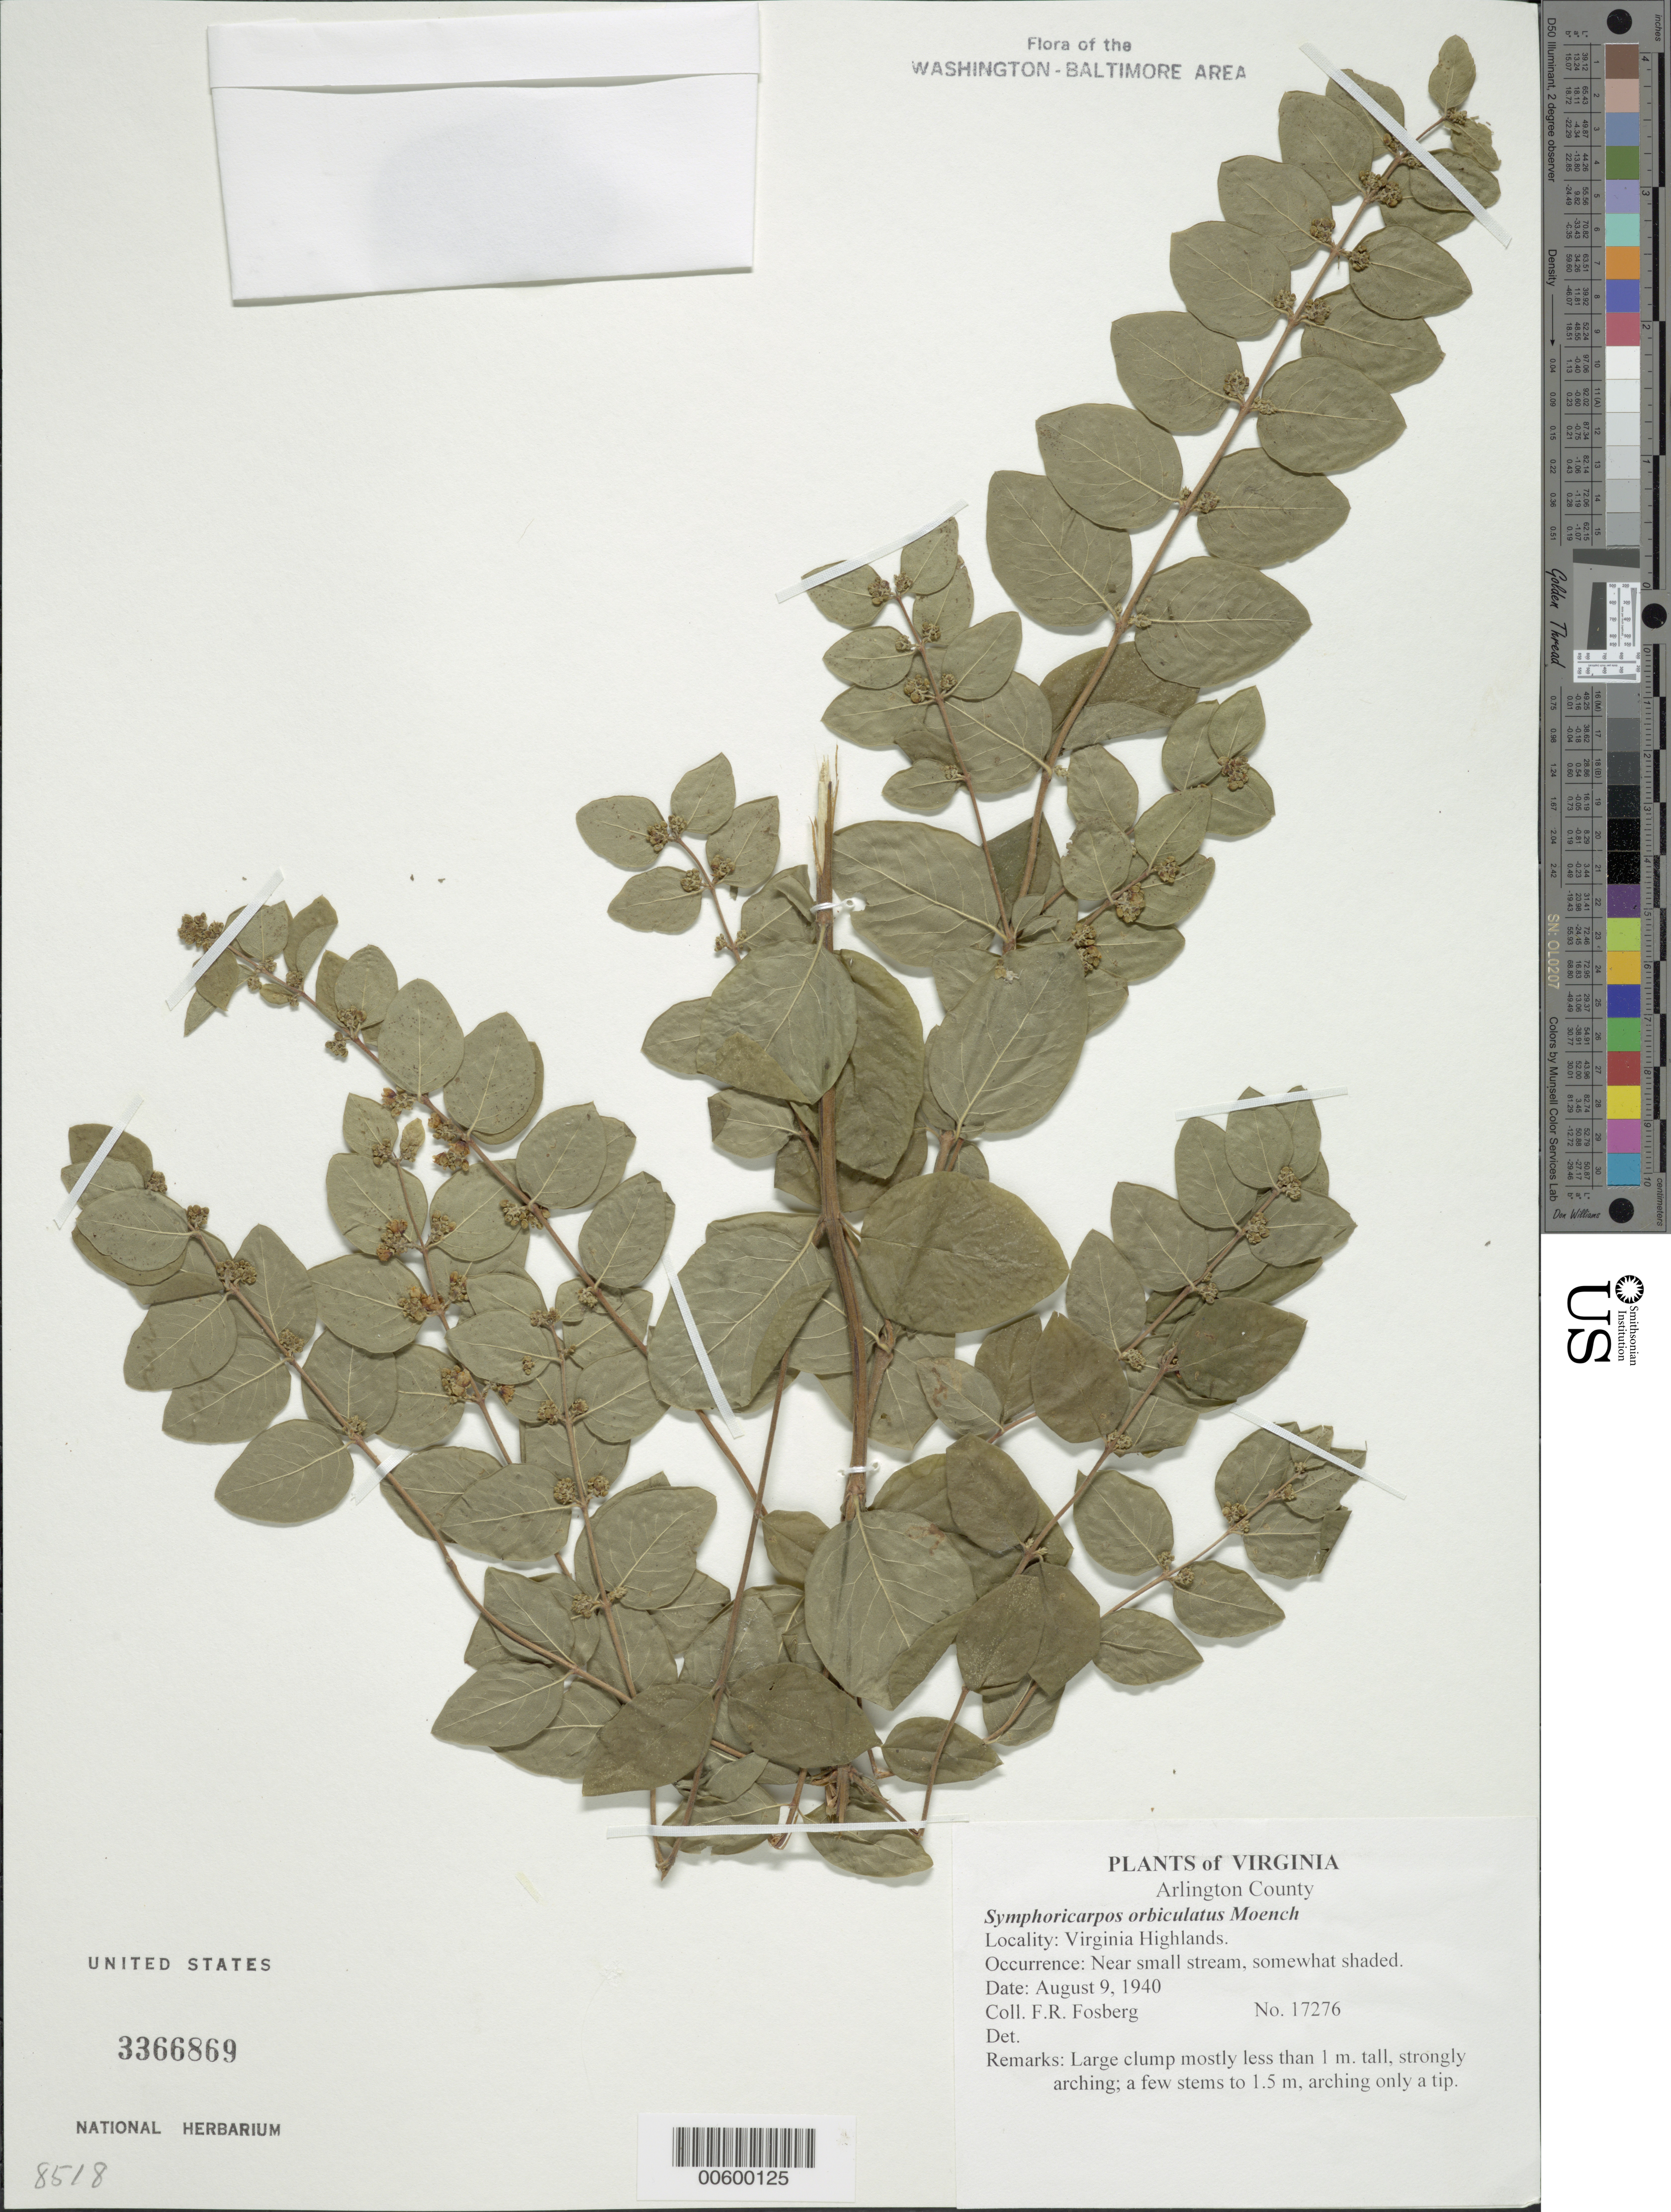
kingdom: Plantae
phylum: Tracheophyta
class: Magnoliopsida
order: Dipsacales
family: Caprifoliaceae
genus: Symphoricarpos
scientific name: Symphoricarpos orbiculatus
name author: Moench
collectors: F. R. Fosberg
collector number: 17276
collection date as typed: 09 Aug 1940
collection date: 1940-08-09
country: United States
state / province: Virginia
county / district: Arlington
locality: Virginia Highlands.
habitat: Near small stream, somewhat shaded.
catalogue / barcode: US 3366869